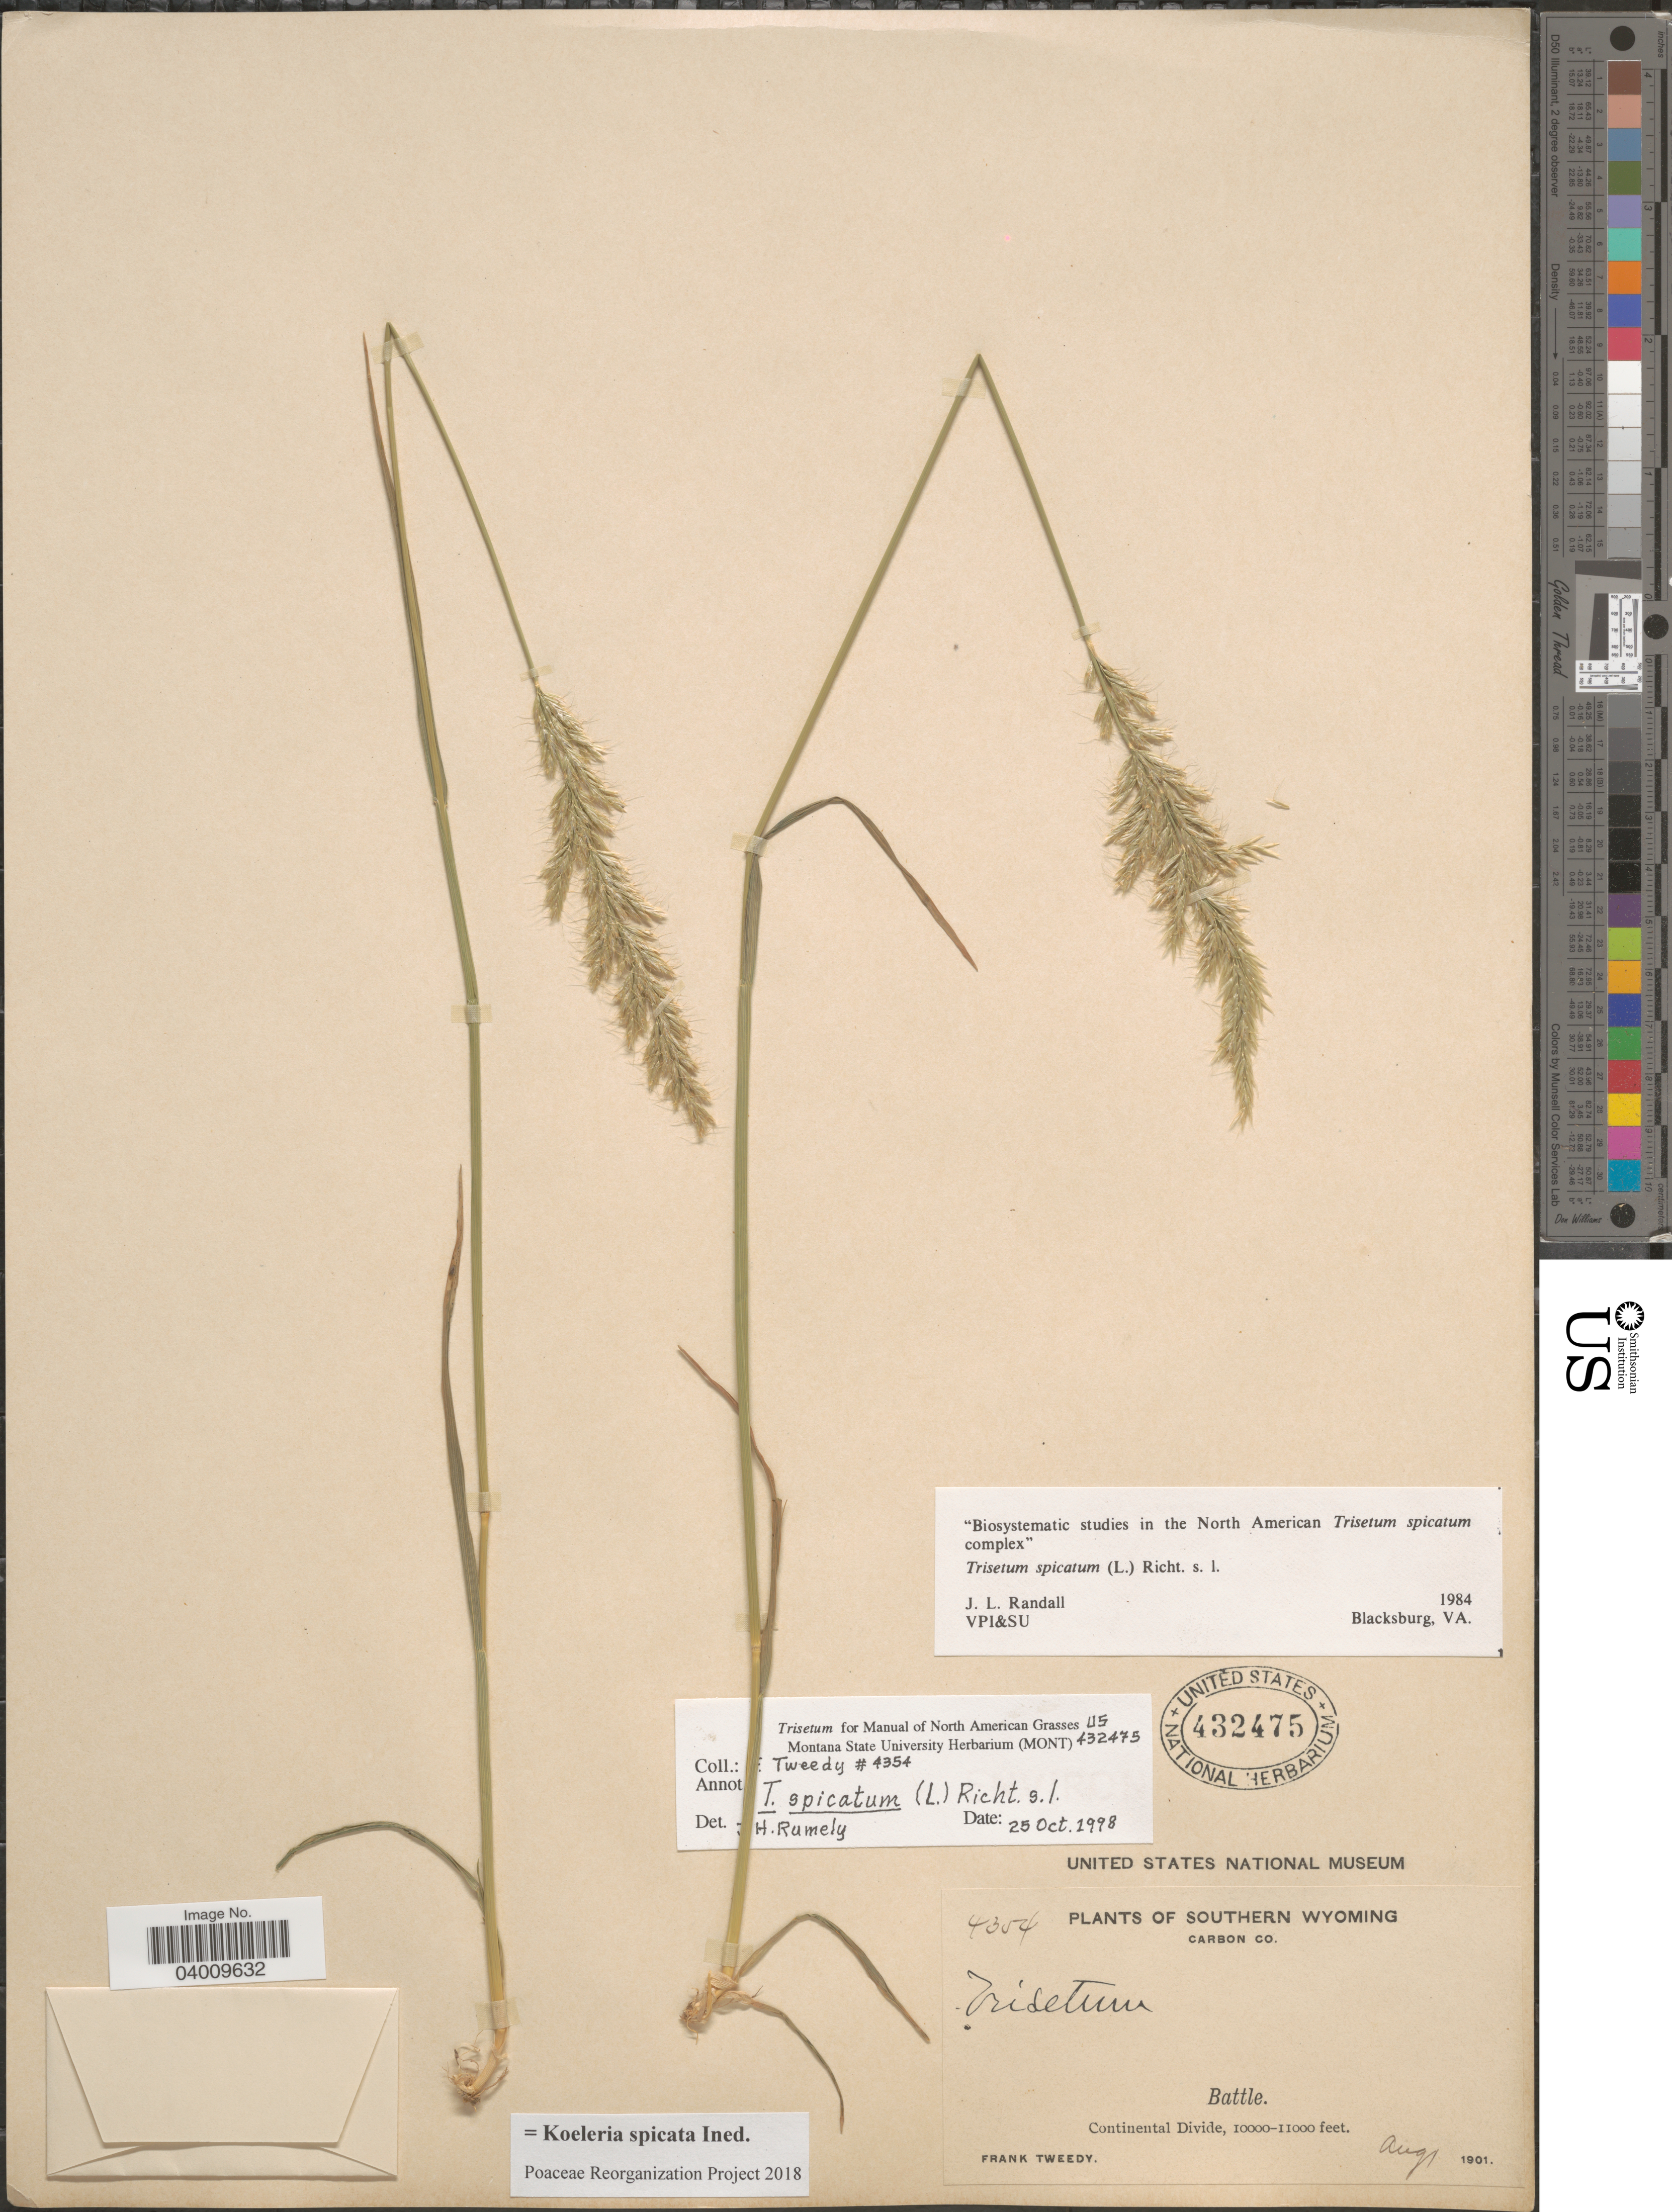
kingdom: Plantae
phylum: Tracheophyta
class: Liliopsida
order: Poales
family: Poaceae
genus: Koeleria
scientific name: Koeleria spicata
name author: (L.) Barberá et al.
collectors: F. Tweedy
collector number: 4354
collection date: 1901-08-01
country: United States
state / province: Wyoming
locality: Southern Wyoming. Carbon Co. Battle. Continental Divide.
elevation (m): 3048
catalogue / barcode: US 432475